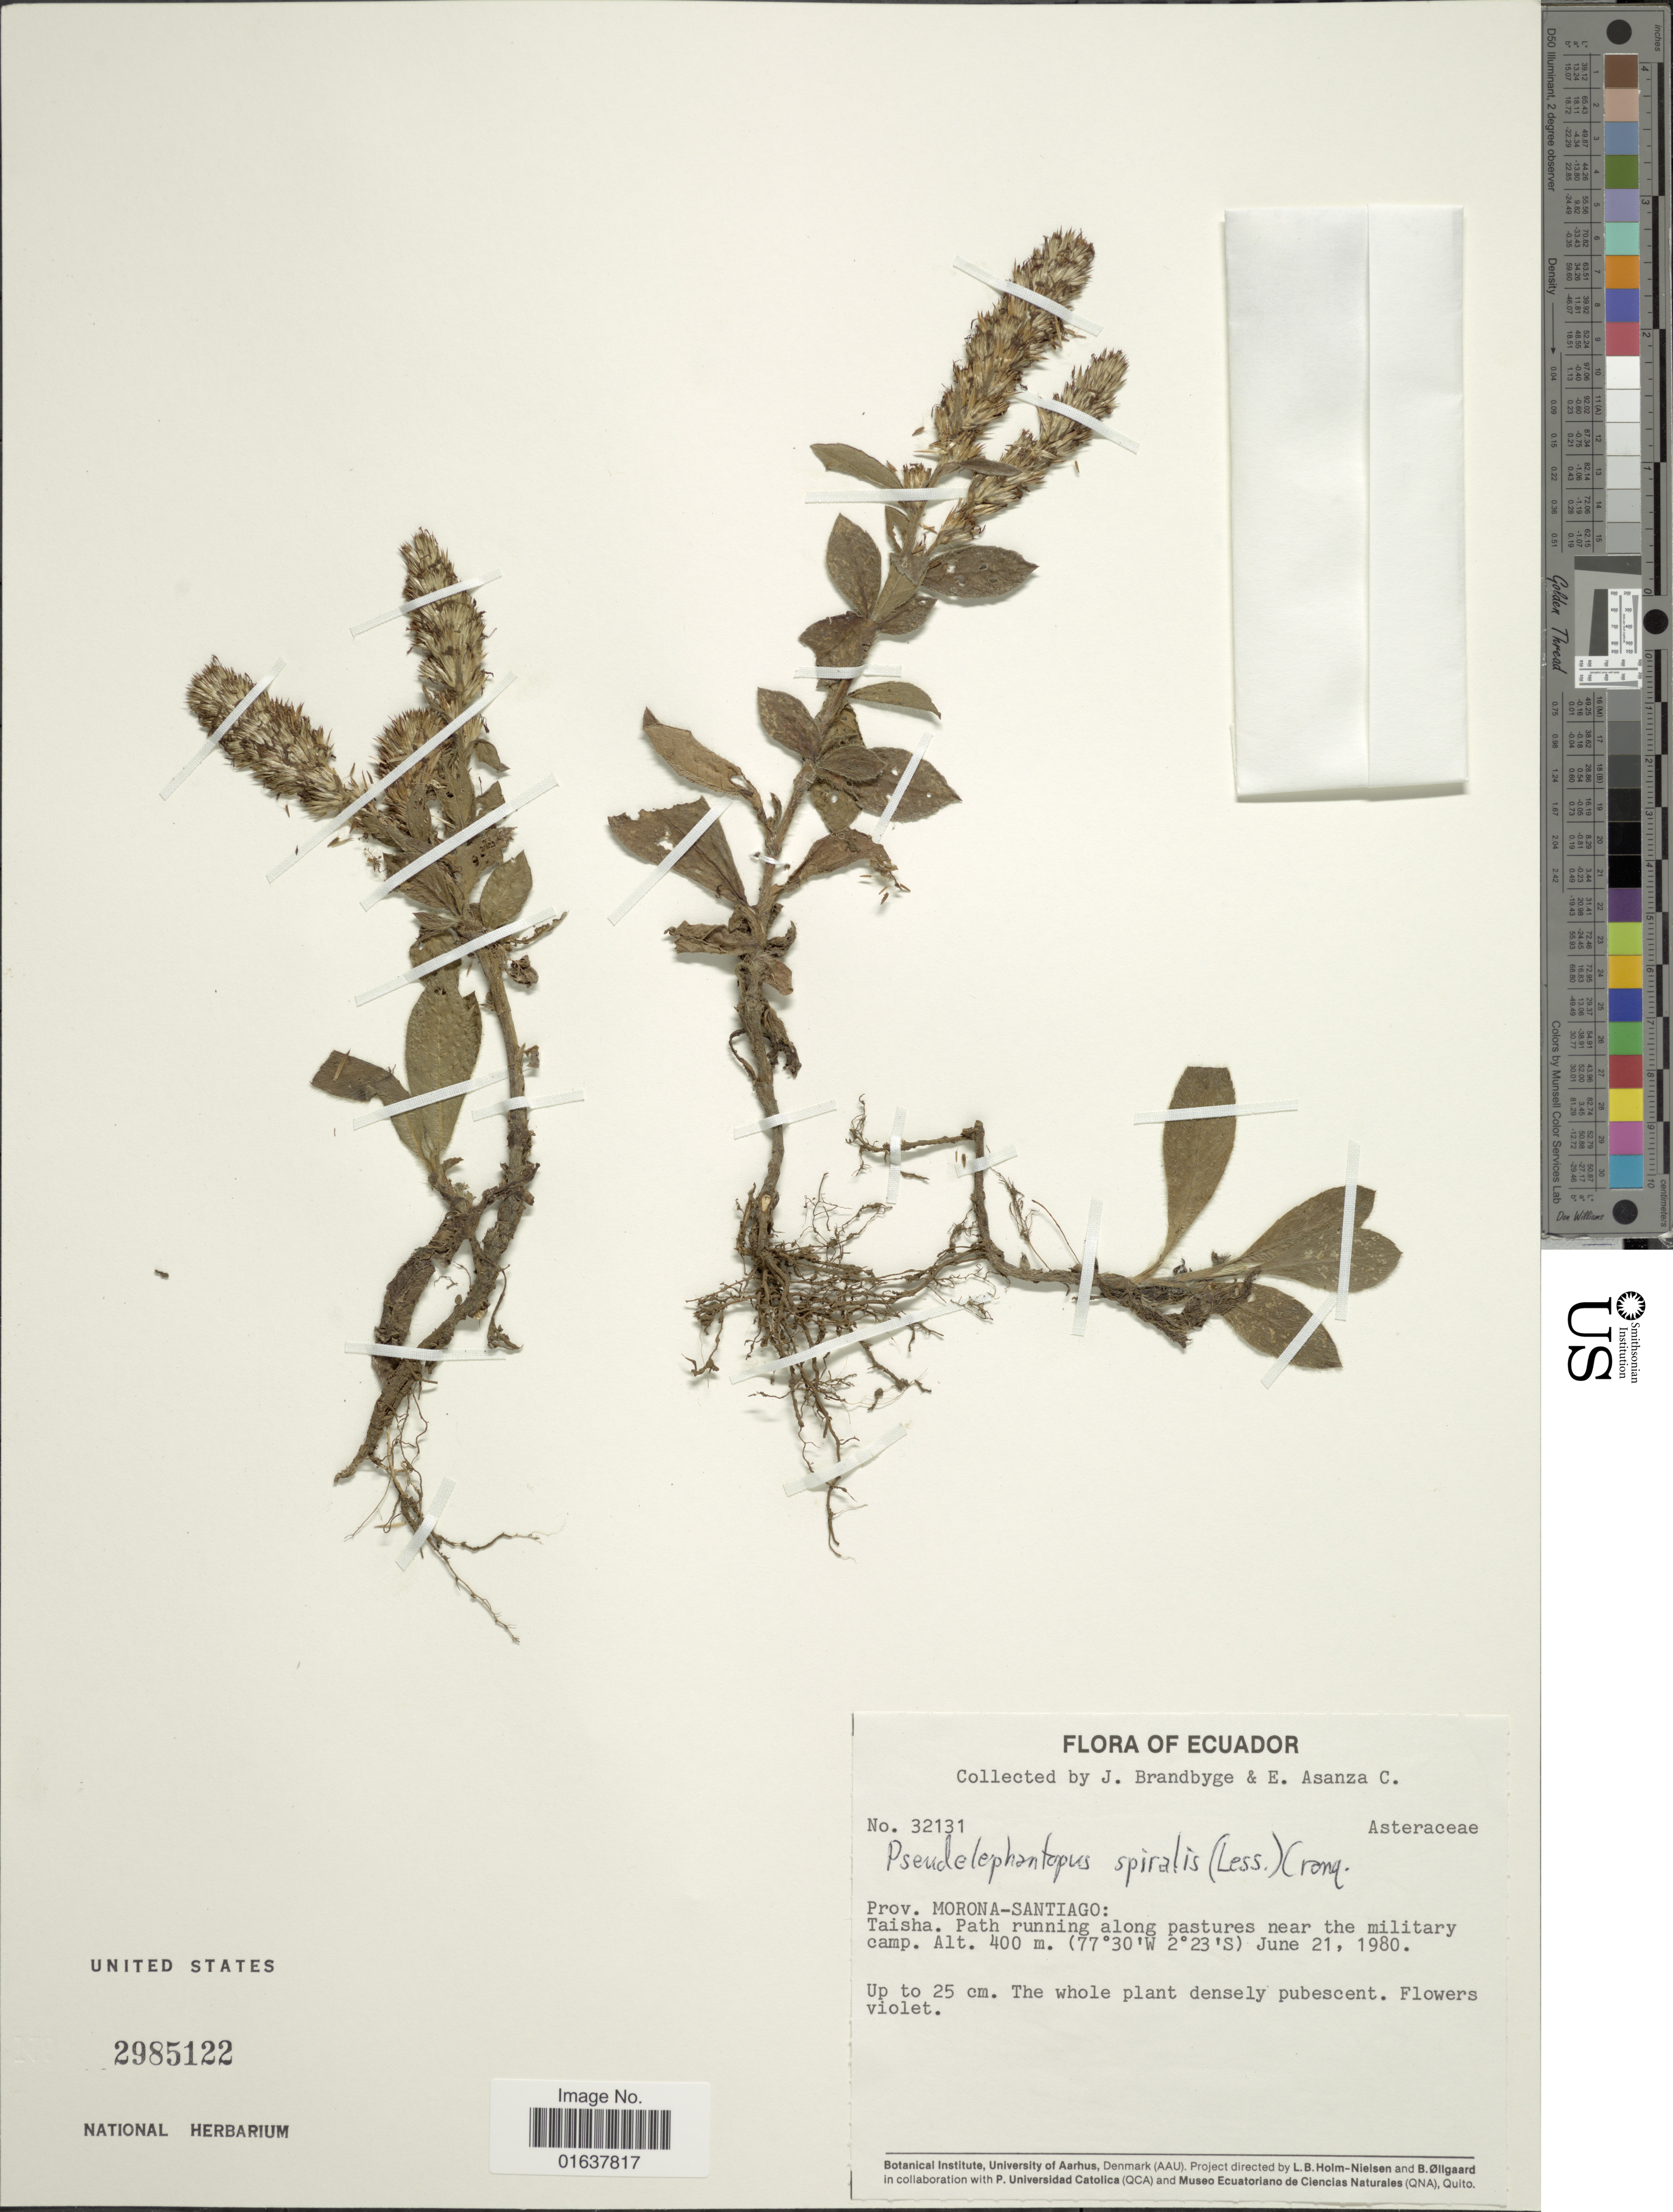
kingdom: Plantae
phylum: Tracheophyta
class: Magnoliopsida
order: Asterales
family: Asteraceae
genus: Pseudelephantopus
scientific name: Pseudelephantopus spiralis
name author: (Less.) Cronquist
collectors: J. Brandbyge & E. Asanza C.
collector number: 32131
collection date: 1980-06-21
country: Ecuador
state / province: Morona-Santiago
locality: Taisha. Path running along pastures near the military camp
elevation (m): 400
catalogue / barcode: US 2985122